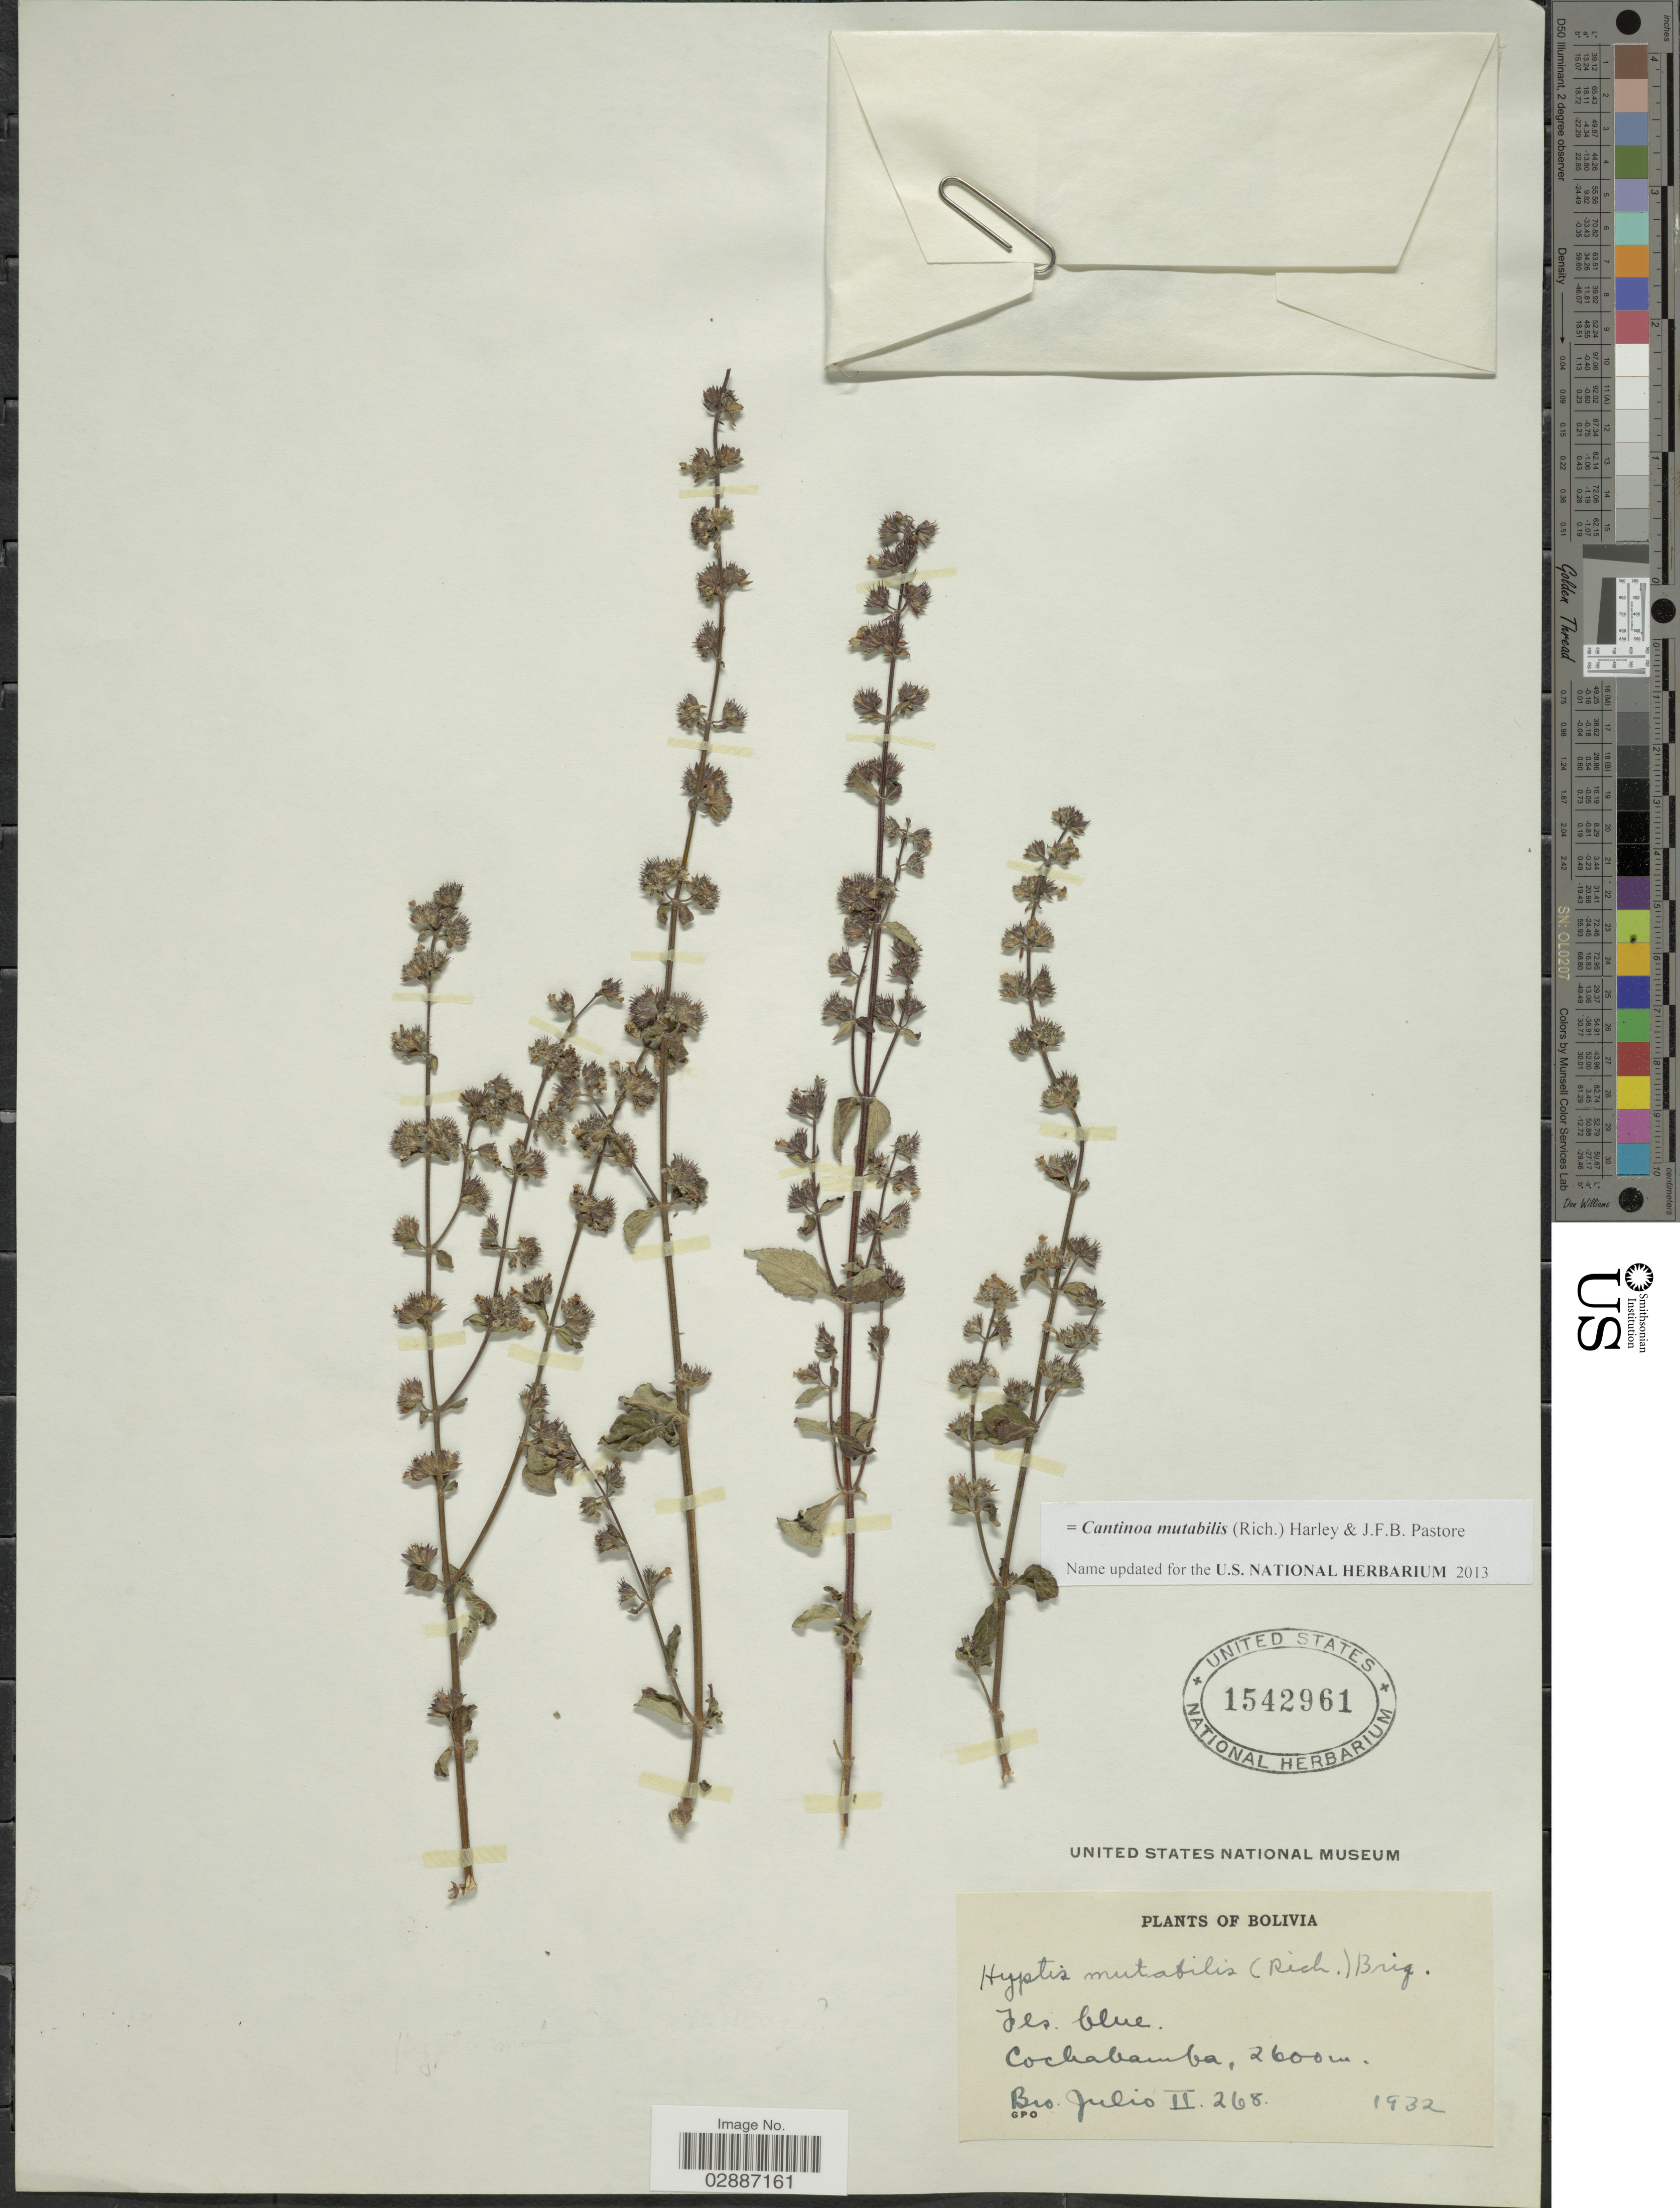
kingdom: Plantae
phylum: Tracheophyta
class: Magnoliopsida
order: Lamiales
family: Lamiaceae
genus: Cantinoa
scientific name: Cantinoa mutabilis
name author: (Epling) Harley & J.F.B. Pastore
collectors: Bro. Julio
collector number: II268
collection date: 1932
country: Bolivia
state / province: Cochabamba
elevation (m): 2600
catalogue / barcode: US 1542961